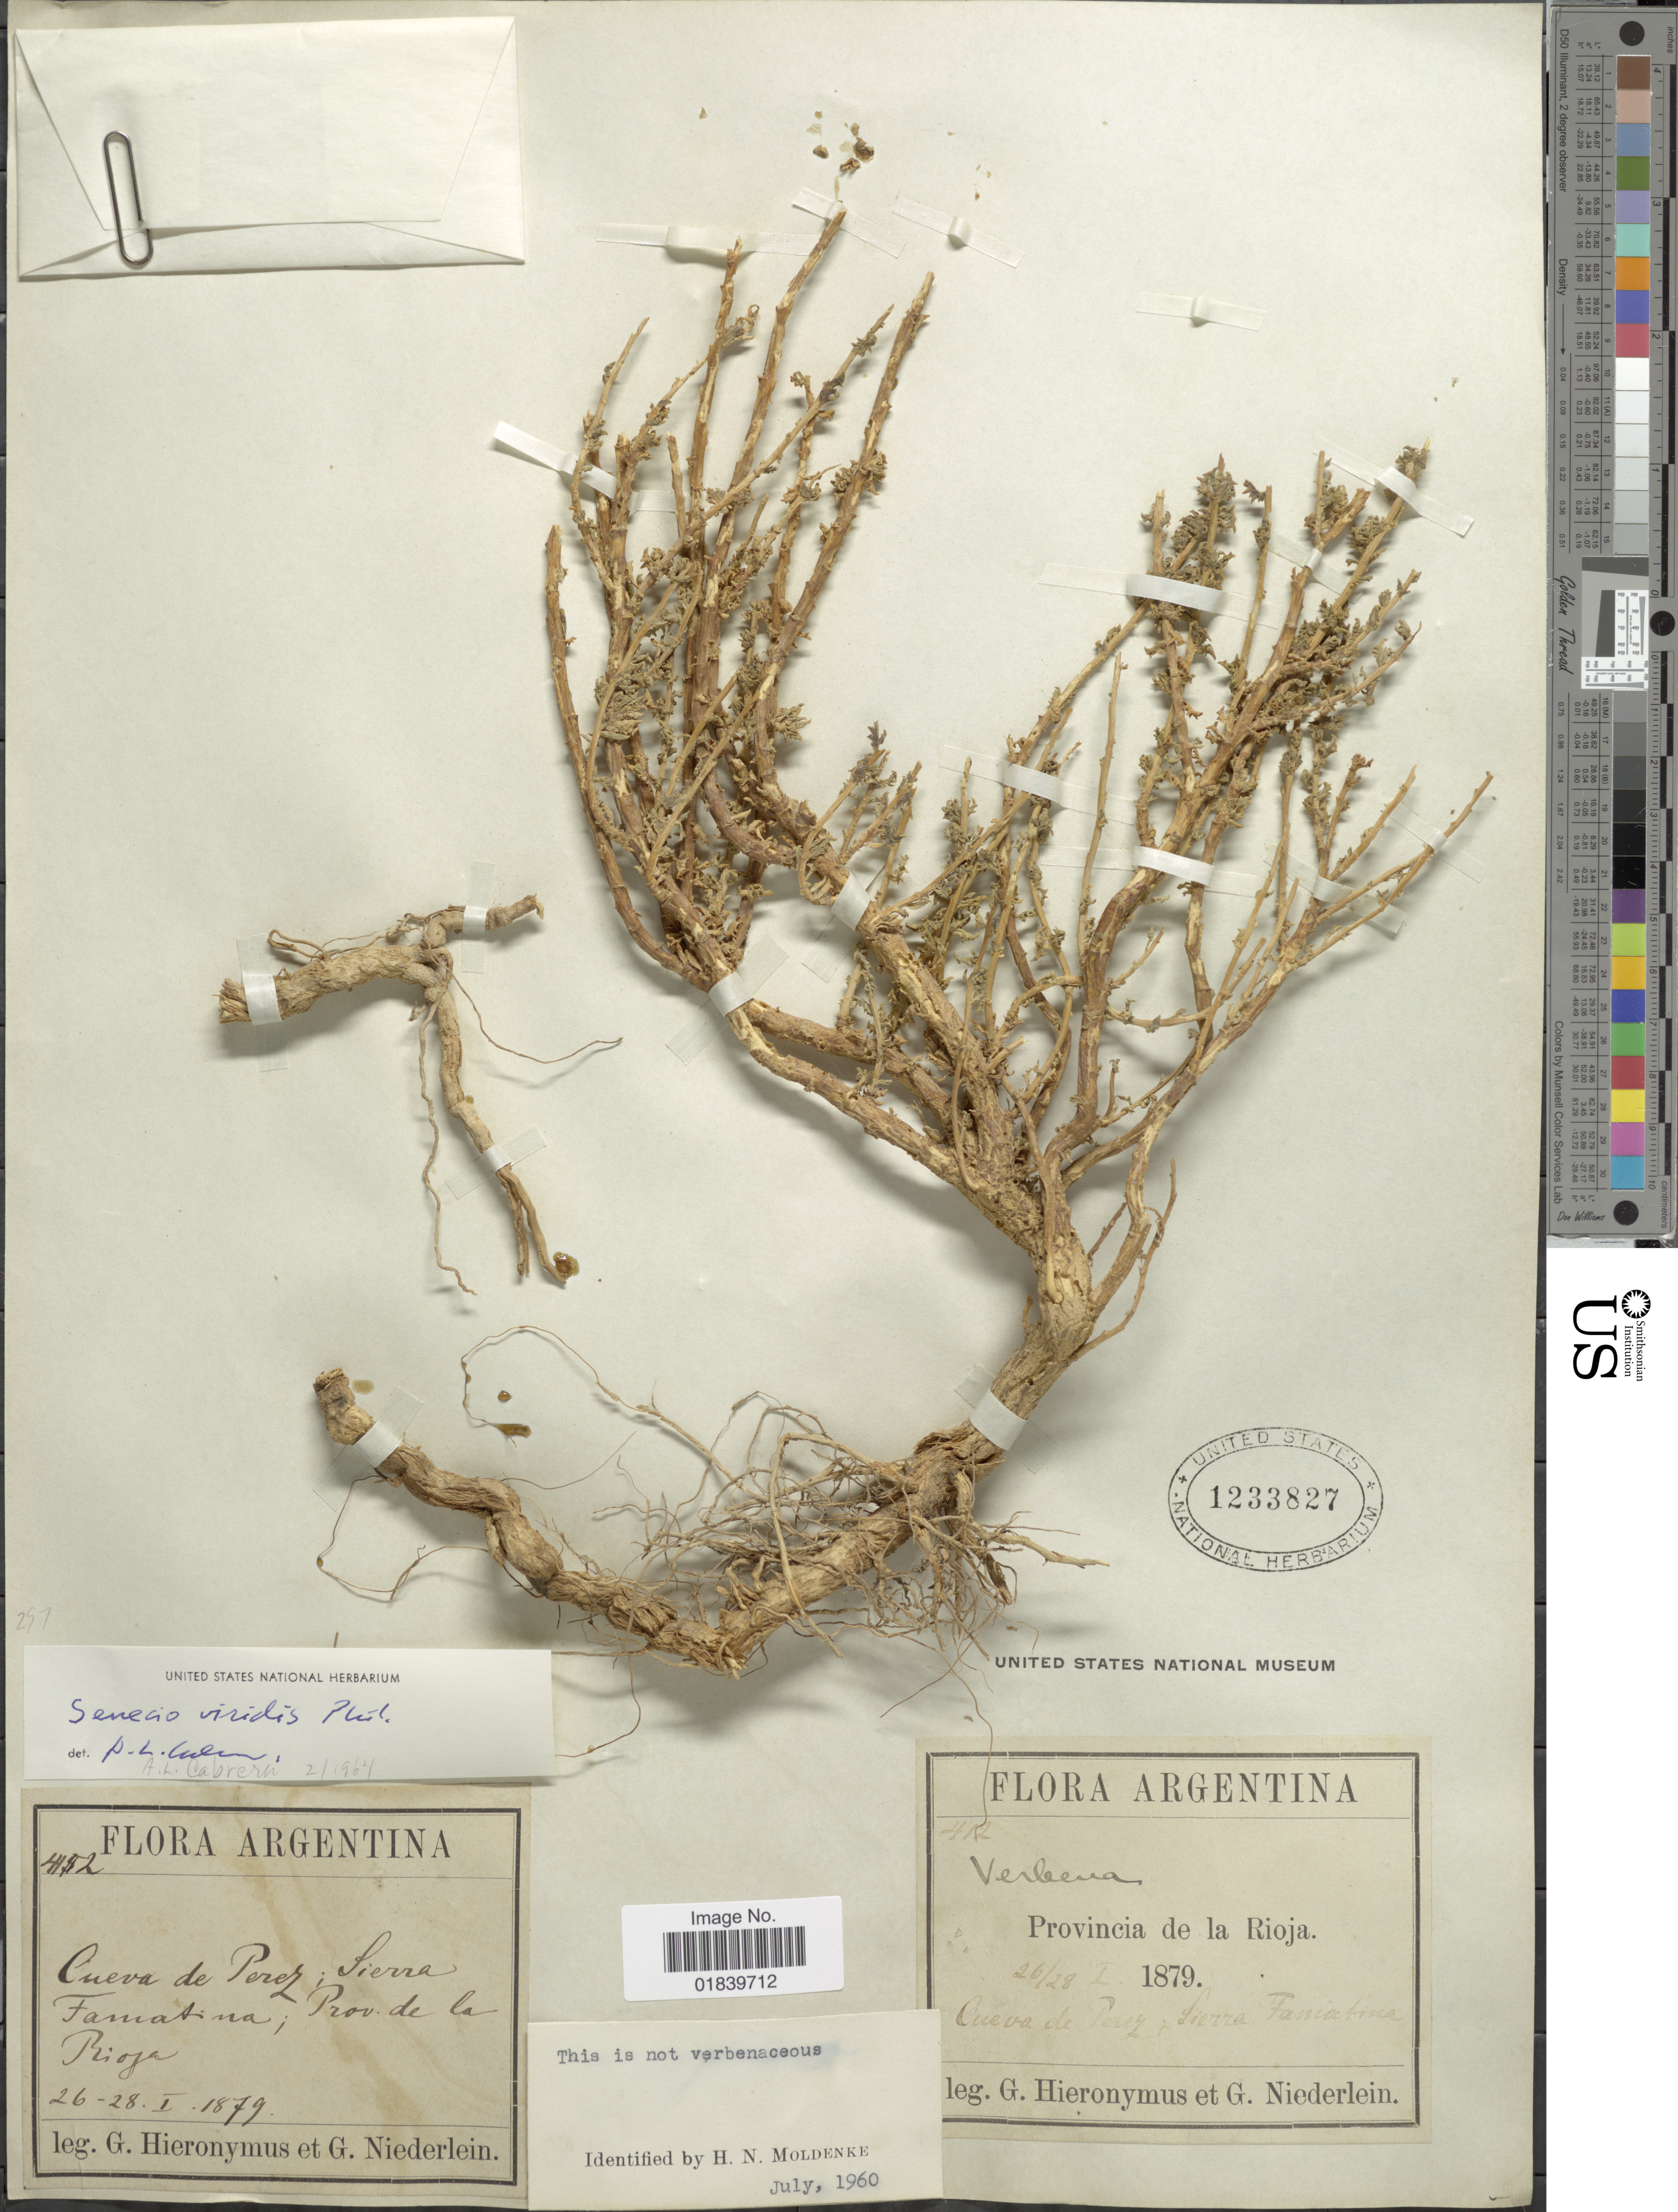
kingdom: Plantae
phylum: Tracheophyta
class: Magnoliopsida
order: Asterales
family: Asteraceae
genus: Senecio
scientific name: Senecio viridis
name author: Phil.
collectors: G. H. Hieronymus & G. Niederlein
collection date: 1879-01-26/1879-01-28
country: Argentina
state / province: La Rioja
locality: Argentina, Provincia de la Rioja. Cueva de Perez; Sierra Famatina; Prov de la Rioja.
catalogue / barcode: US 1233827